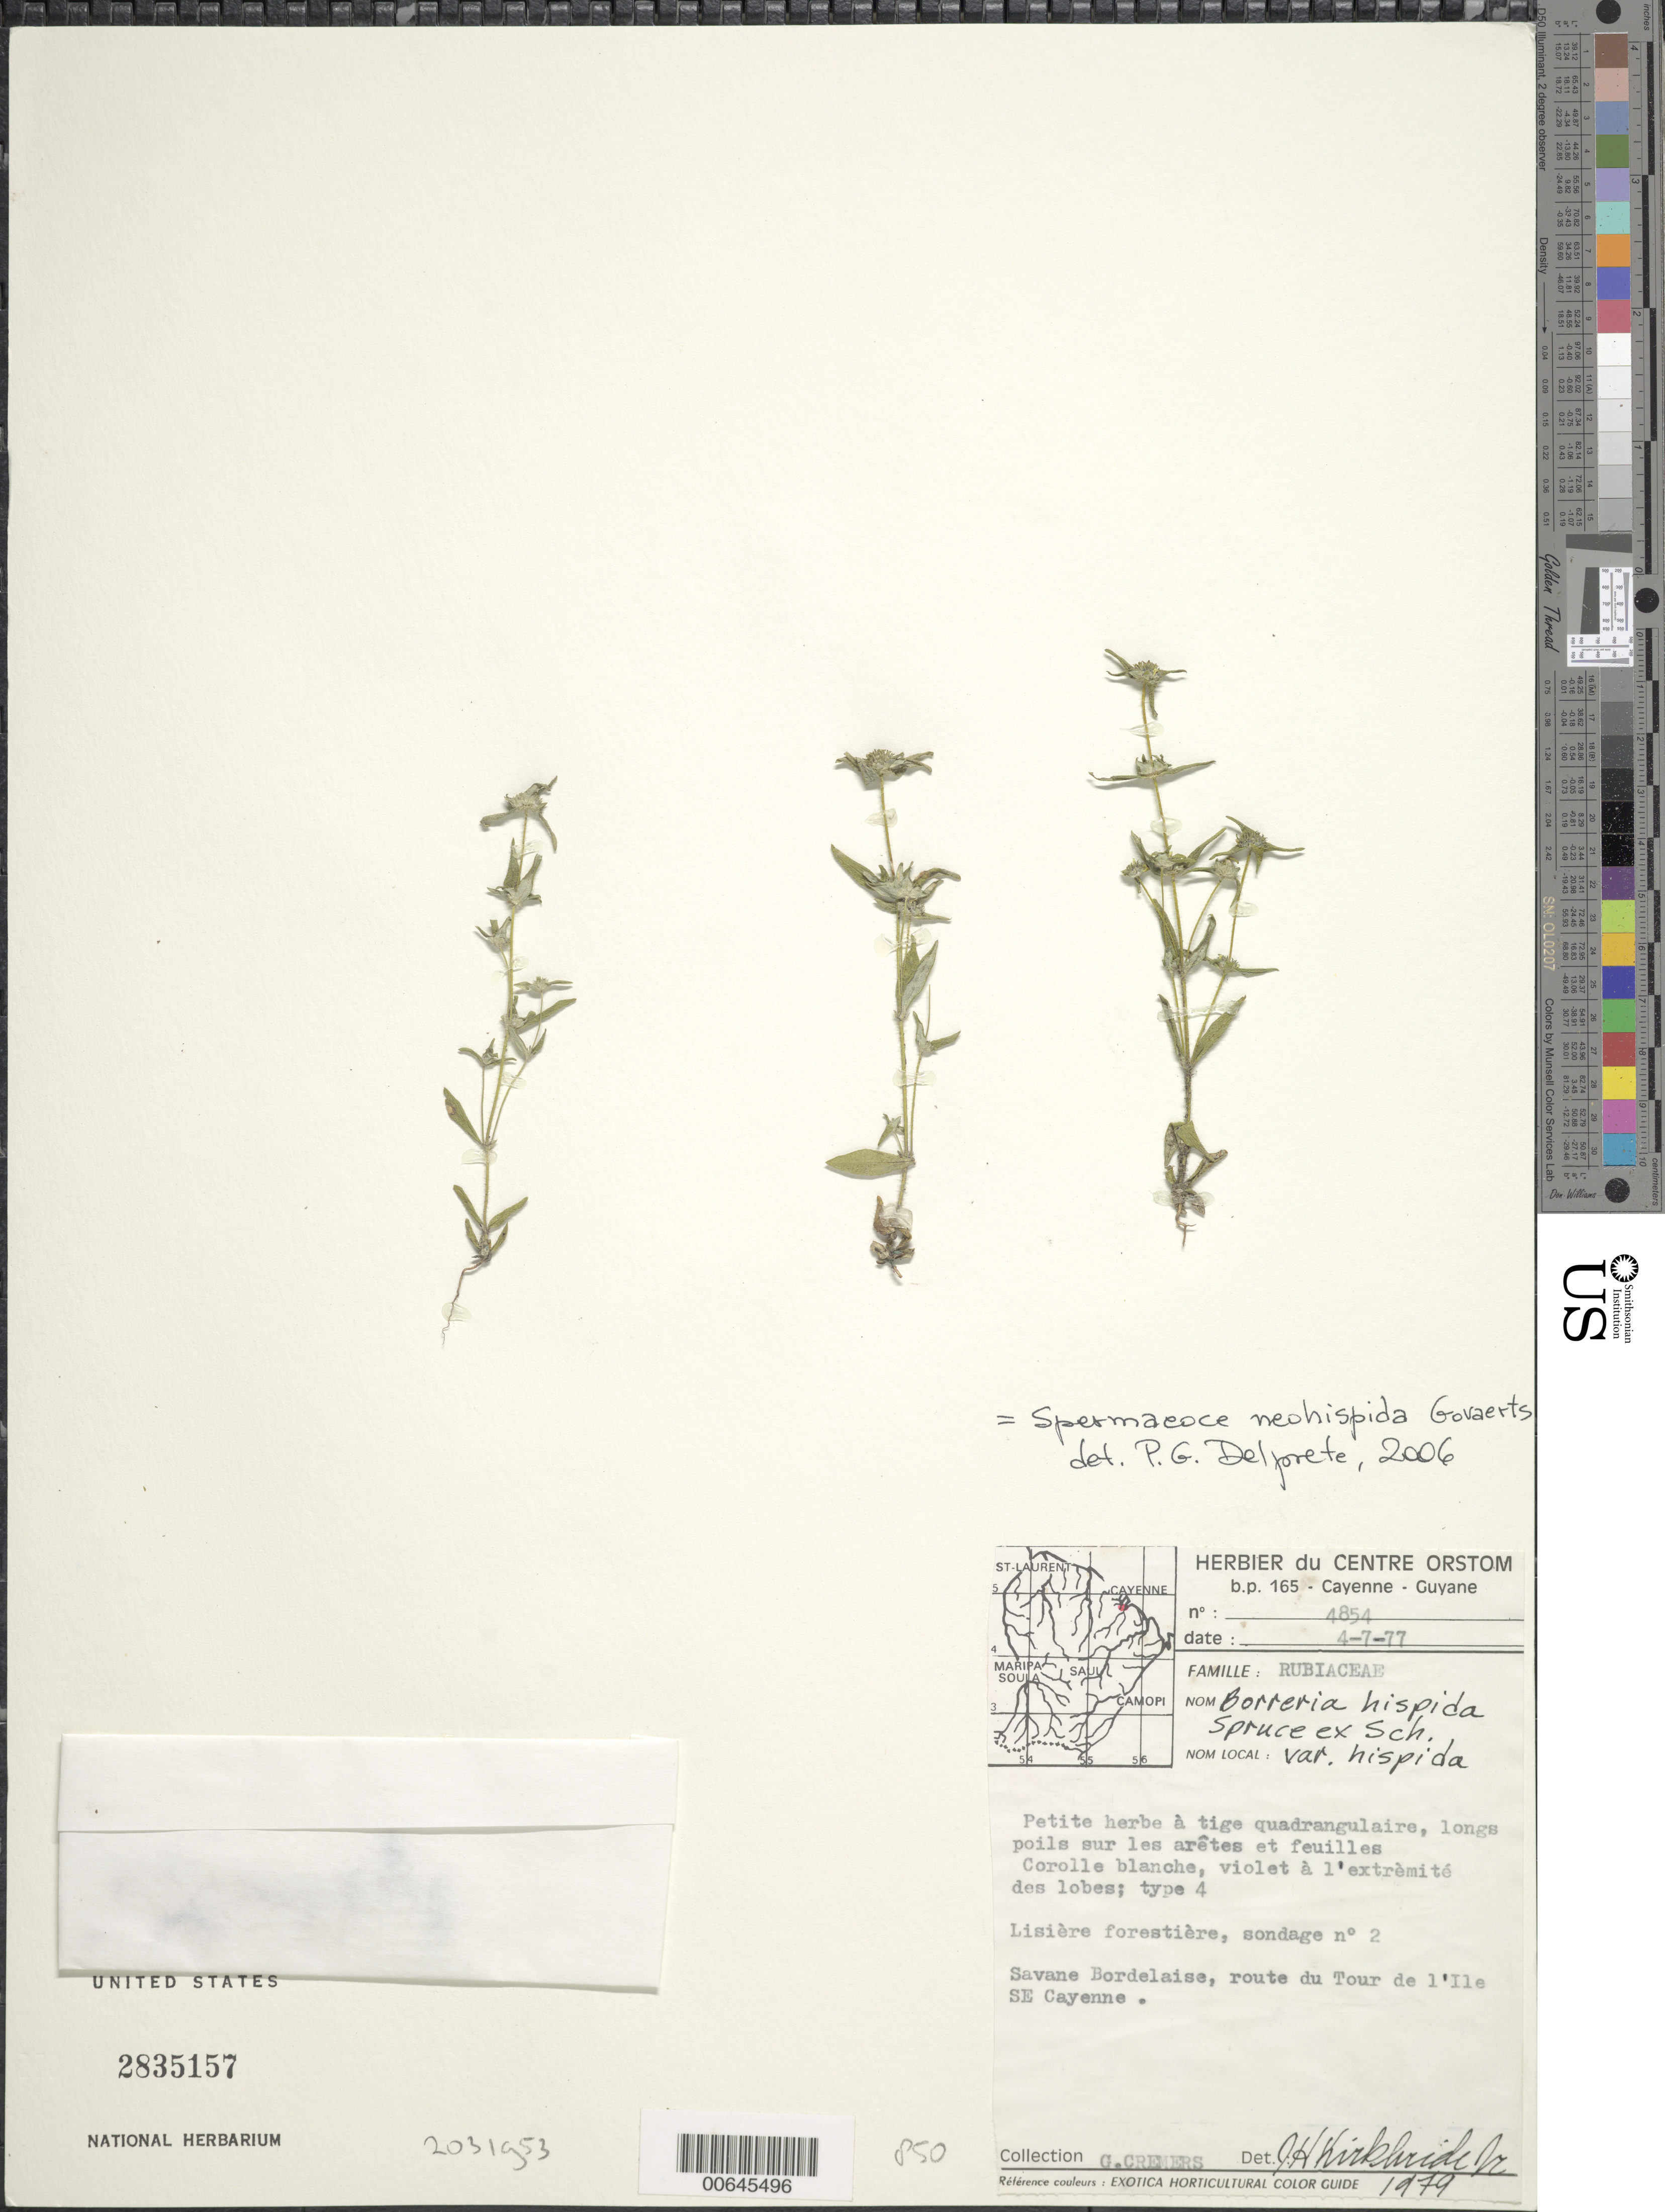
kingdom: Plantae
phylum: Tracheophyta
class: Magnoliopsida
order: Gentianales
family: Rubiaceae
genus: Spermacoce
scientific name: Spermacoce neohispida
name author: Govaerts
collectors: G. Cremers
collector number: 4854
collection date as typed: Transcribed d/m/y: 4/7/77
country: French Guiana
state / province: Cayenne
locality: Savane Bordelaise, route du Tour de l'Ile SE Cayenne.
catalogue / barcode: US 2835157